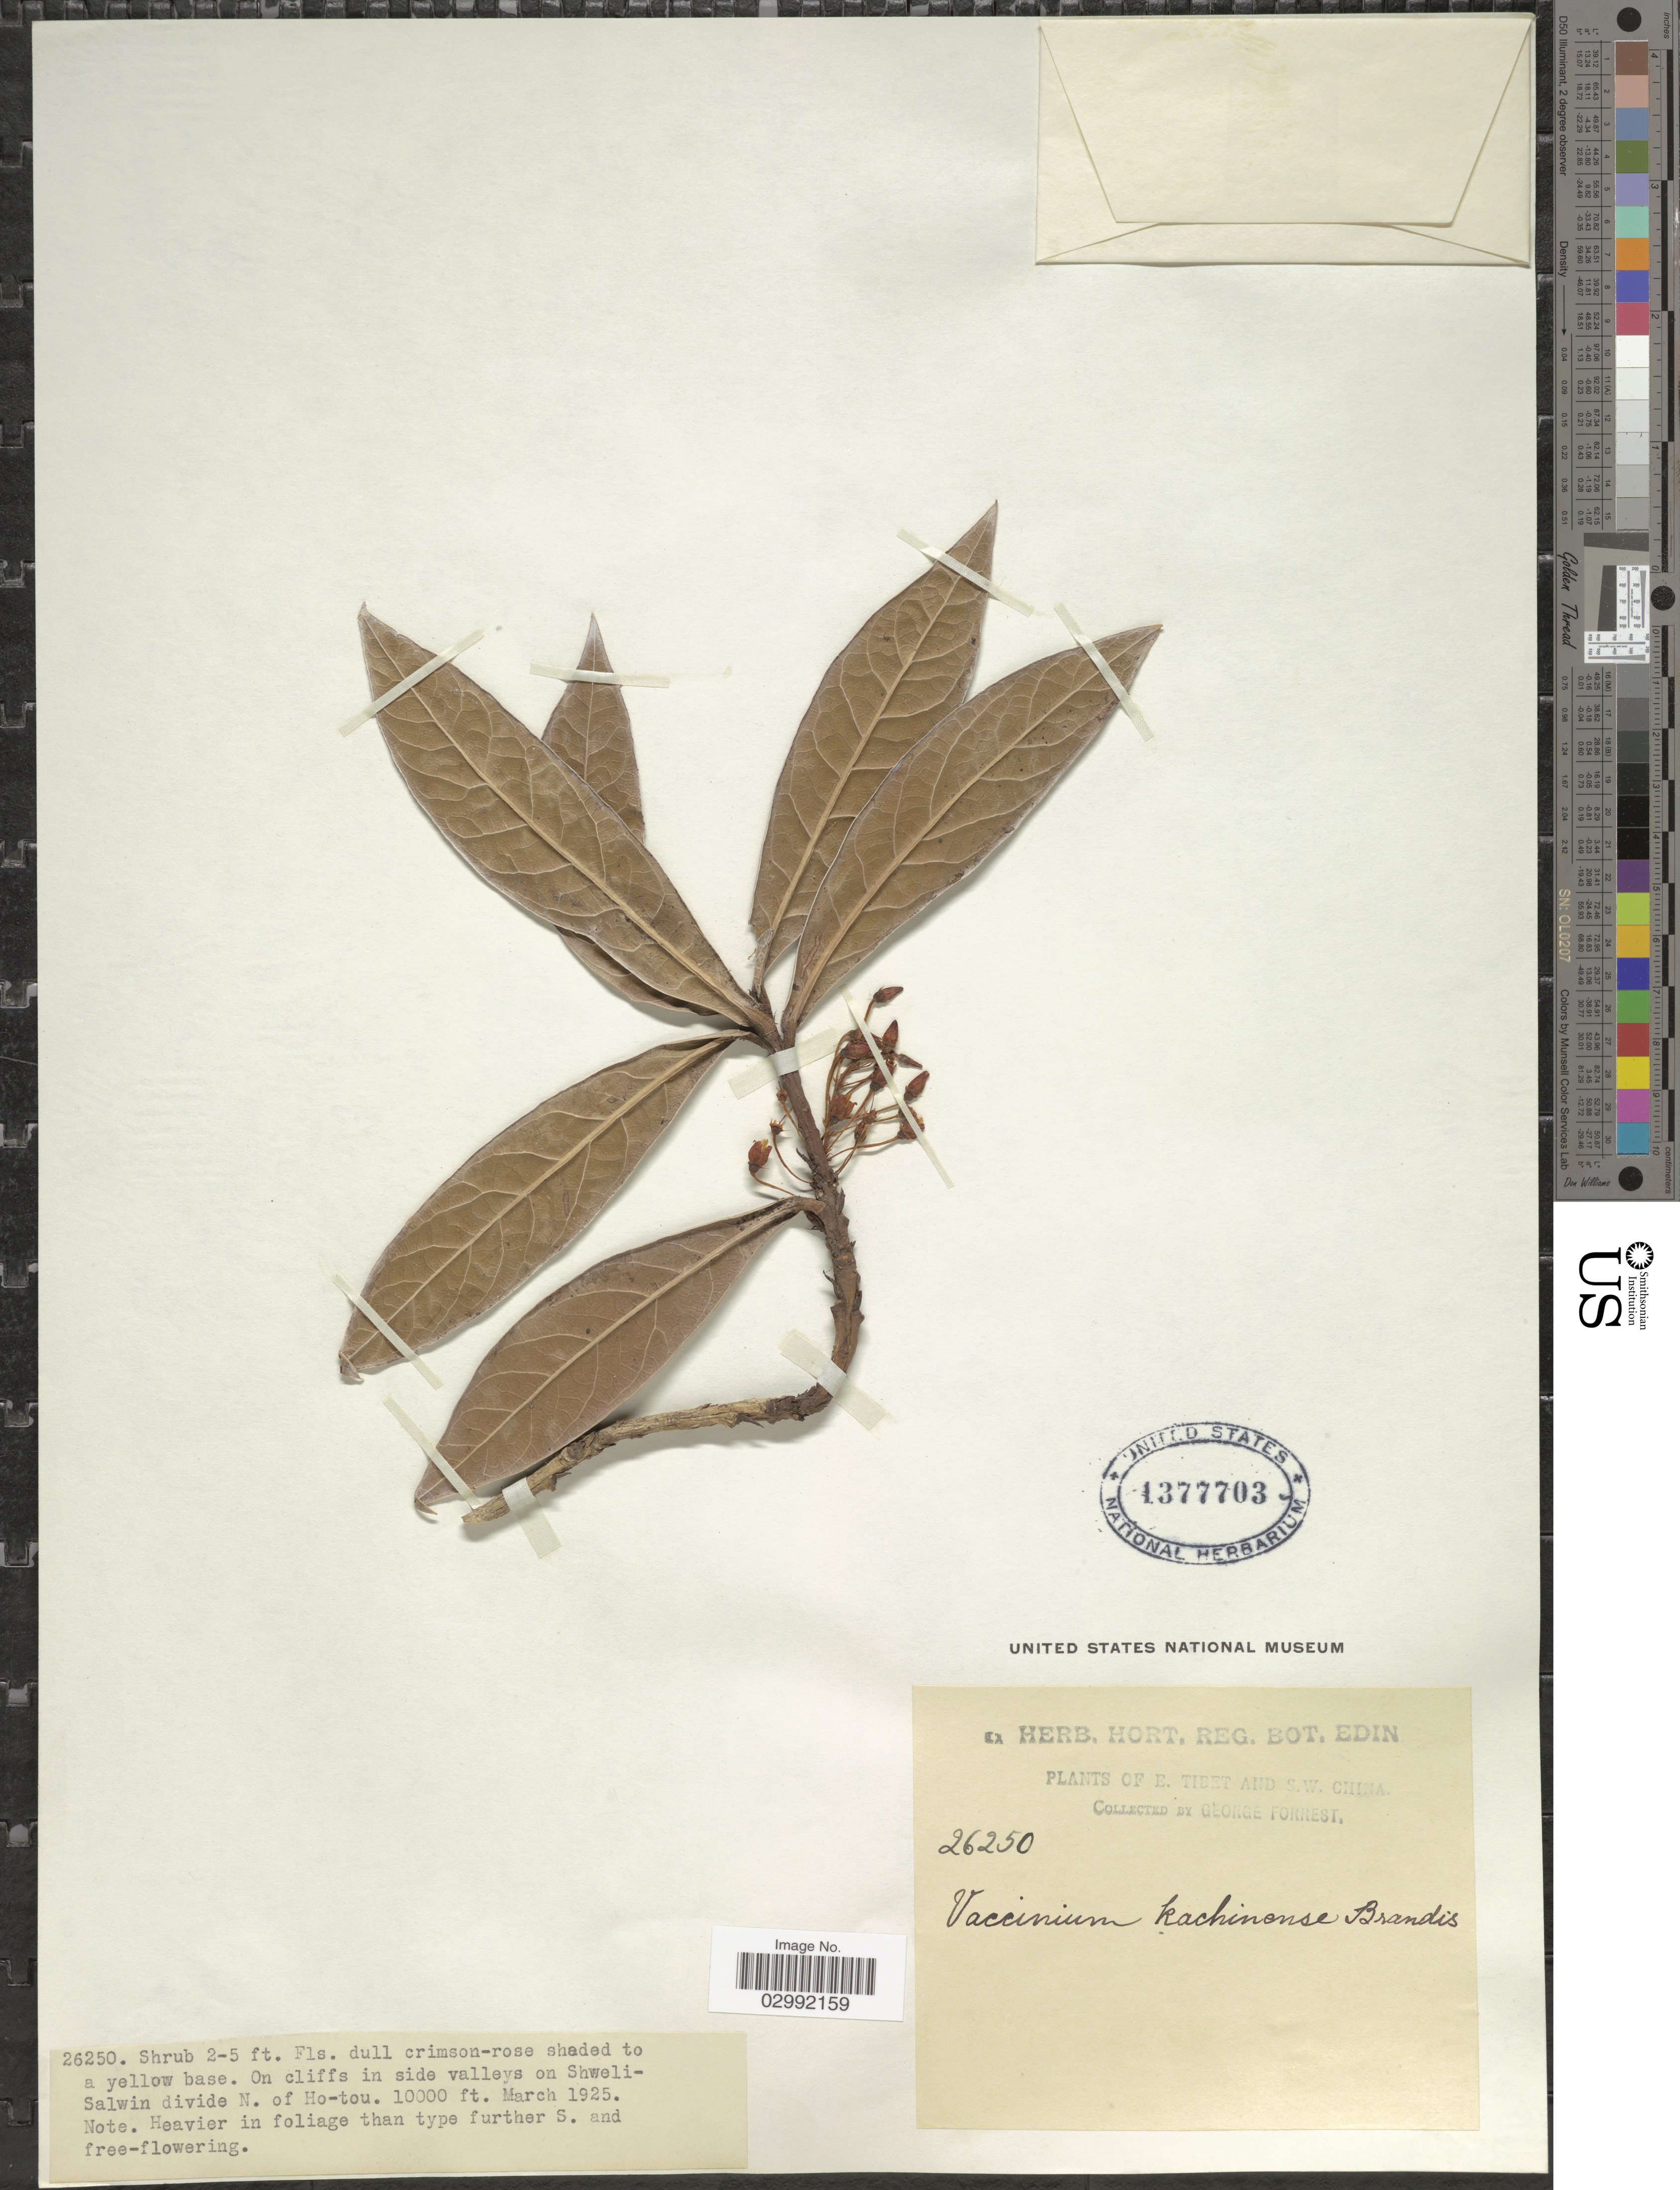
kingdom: Plantae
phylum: Tracheophyta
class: Magnoliopsida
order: Ericales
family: Ericaceae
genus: Vaccinium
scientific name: Vaccinium kachinense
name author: Brandis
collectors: G. Forrest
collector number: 26250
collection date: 1925-03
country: China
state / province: Xizang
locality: E. Tibet and S.W. China, On cliffs in side valleys on Shweli-Salwin divide N. of Ho-tou.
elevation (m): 3048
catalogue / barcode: US 1377703